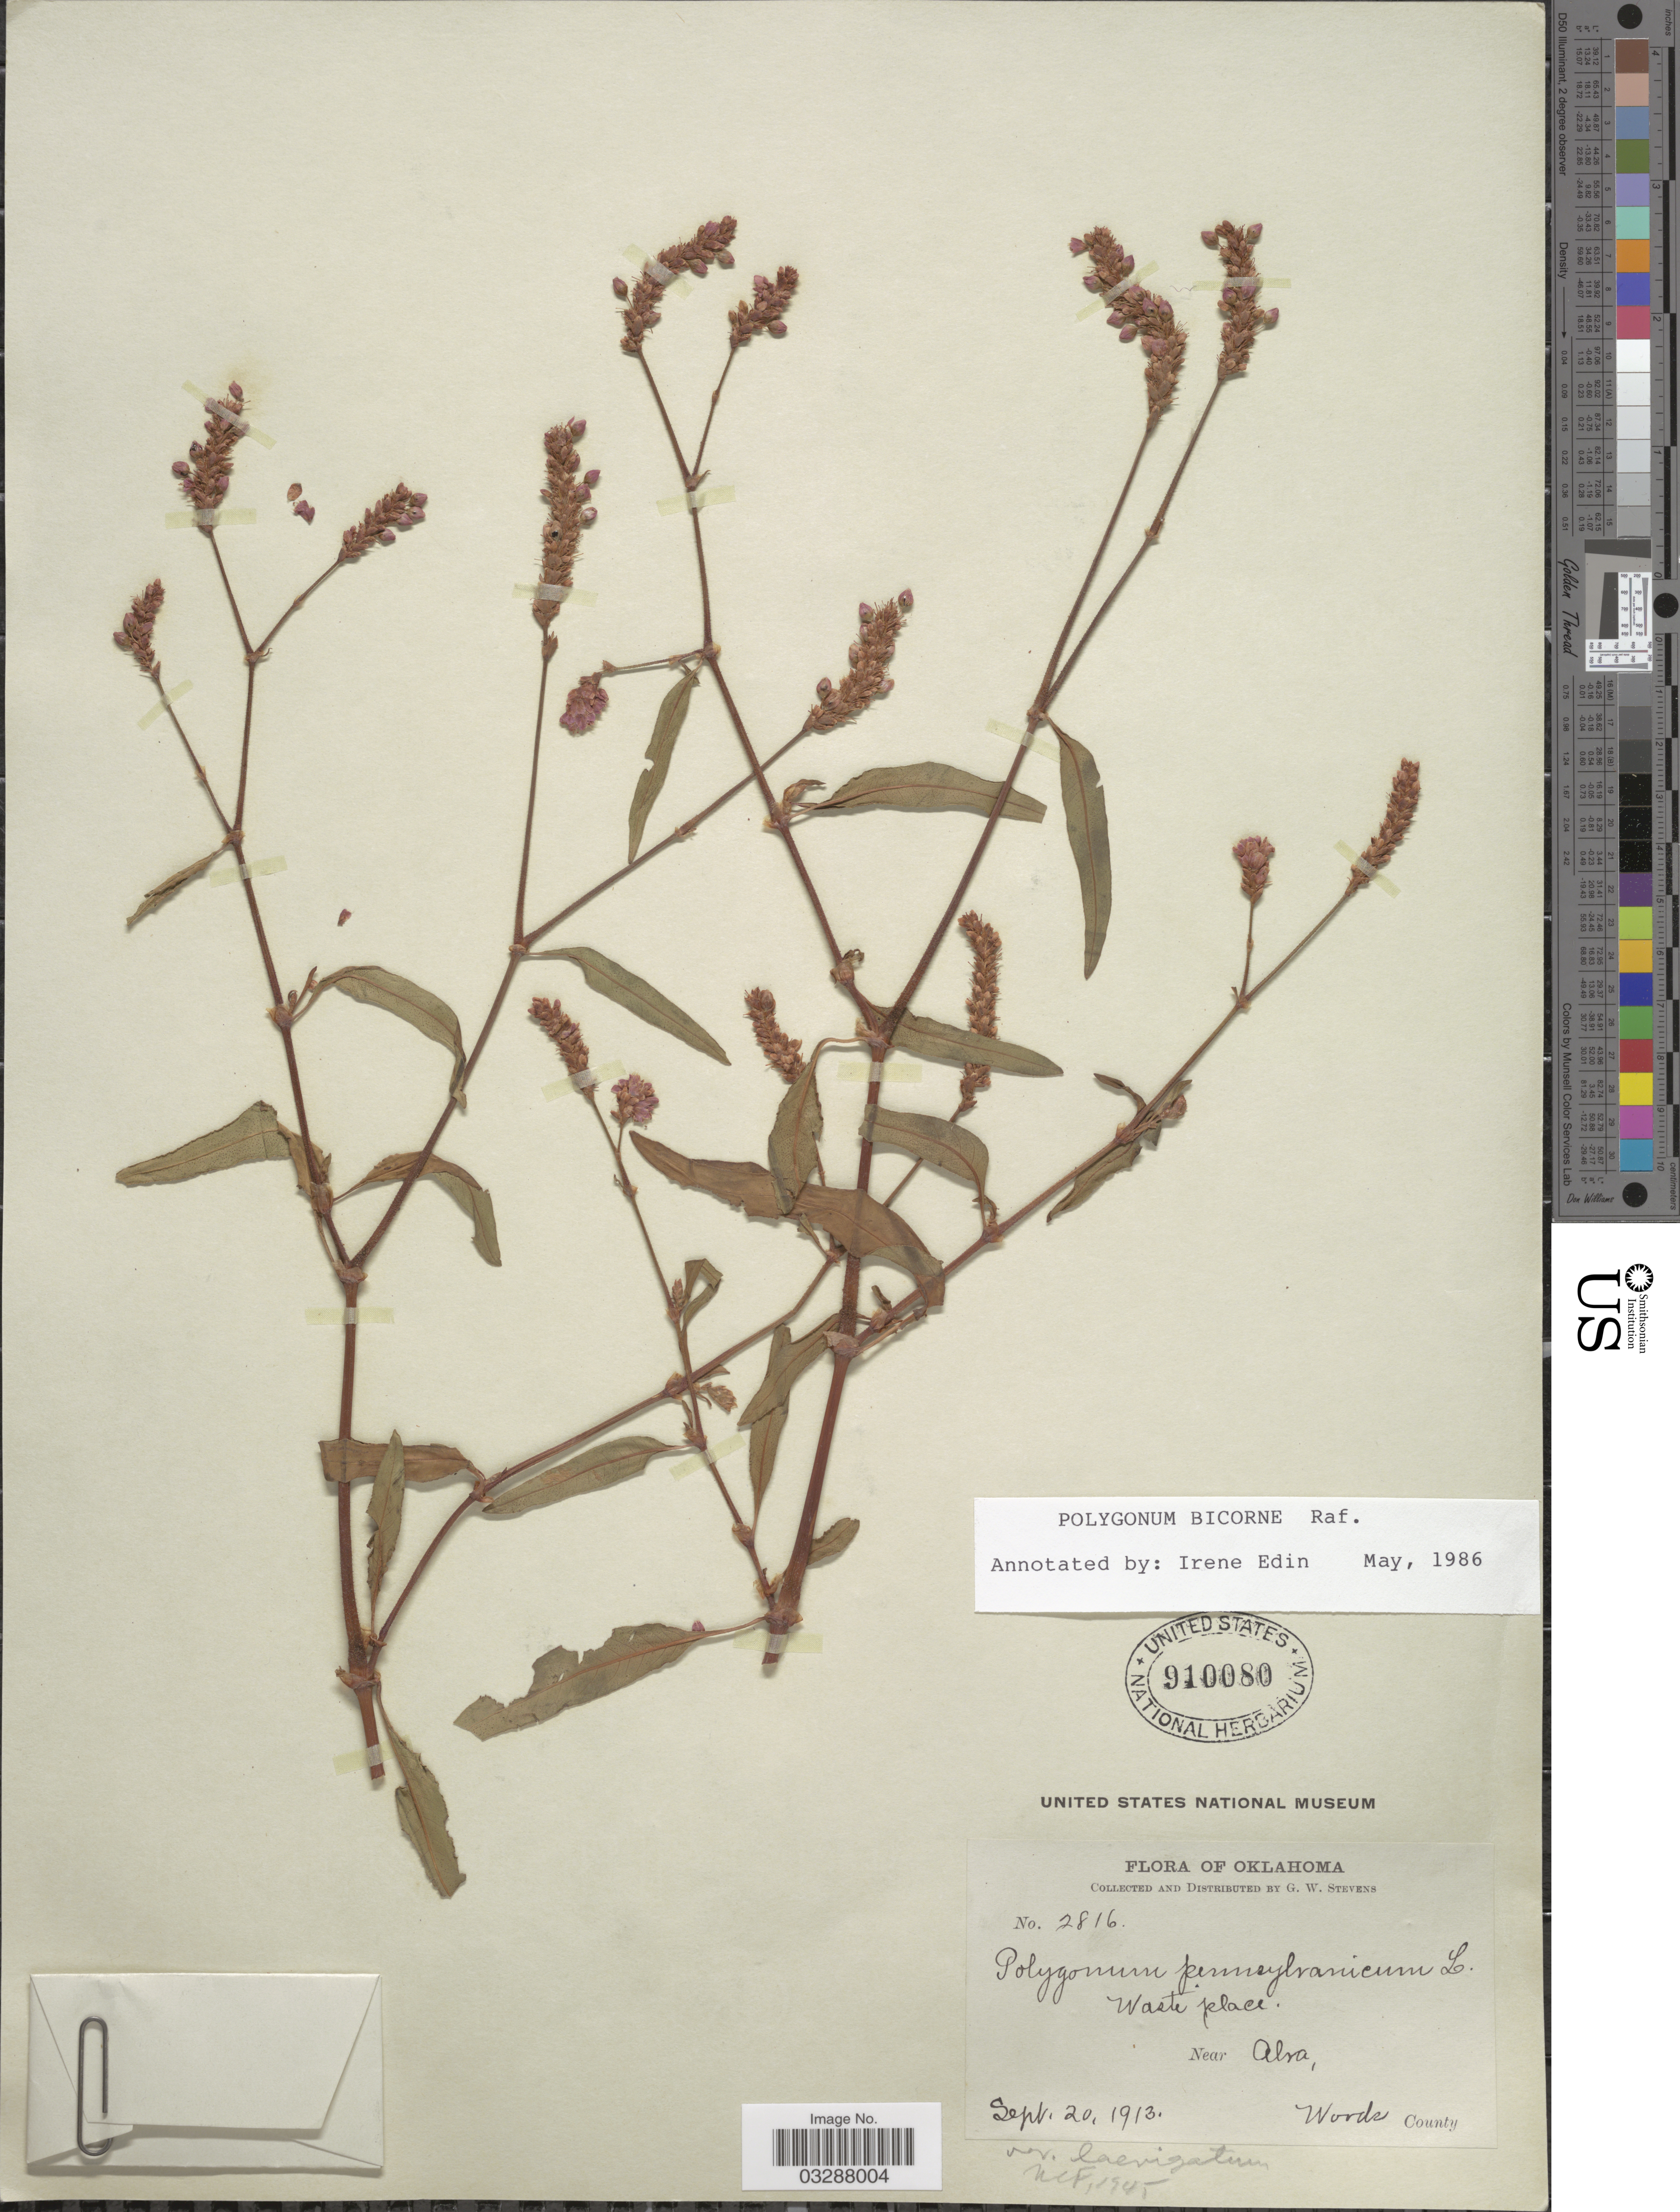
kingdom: Plantae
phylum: Tracheophyta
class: Magnoliopsida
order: Caryophyllales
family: Polygonaceae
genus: Persicaria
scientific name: Persicaria bicornis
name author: (Raf.) Nieuwl.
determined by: Atha, D. E.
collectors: G. W. Stevens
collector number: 2816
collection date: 1913-09-20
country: United States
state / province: Oklahoma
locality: Near Alva, Woods County.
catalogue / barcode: US 910080